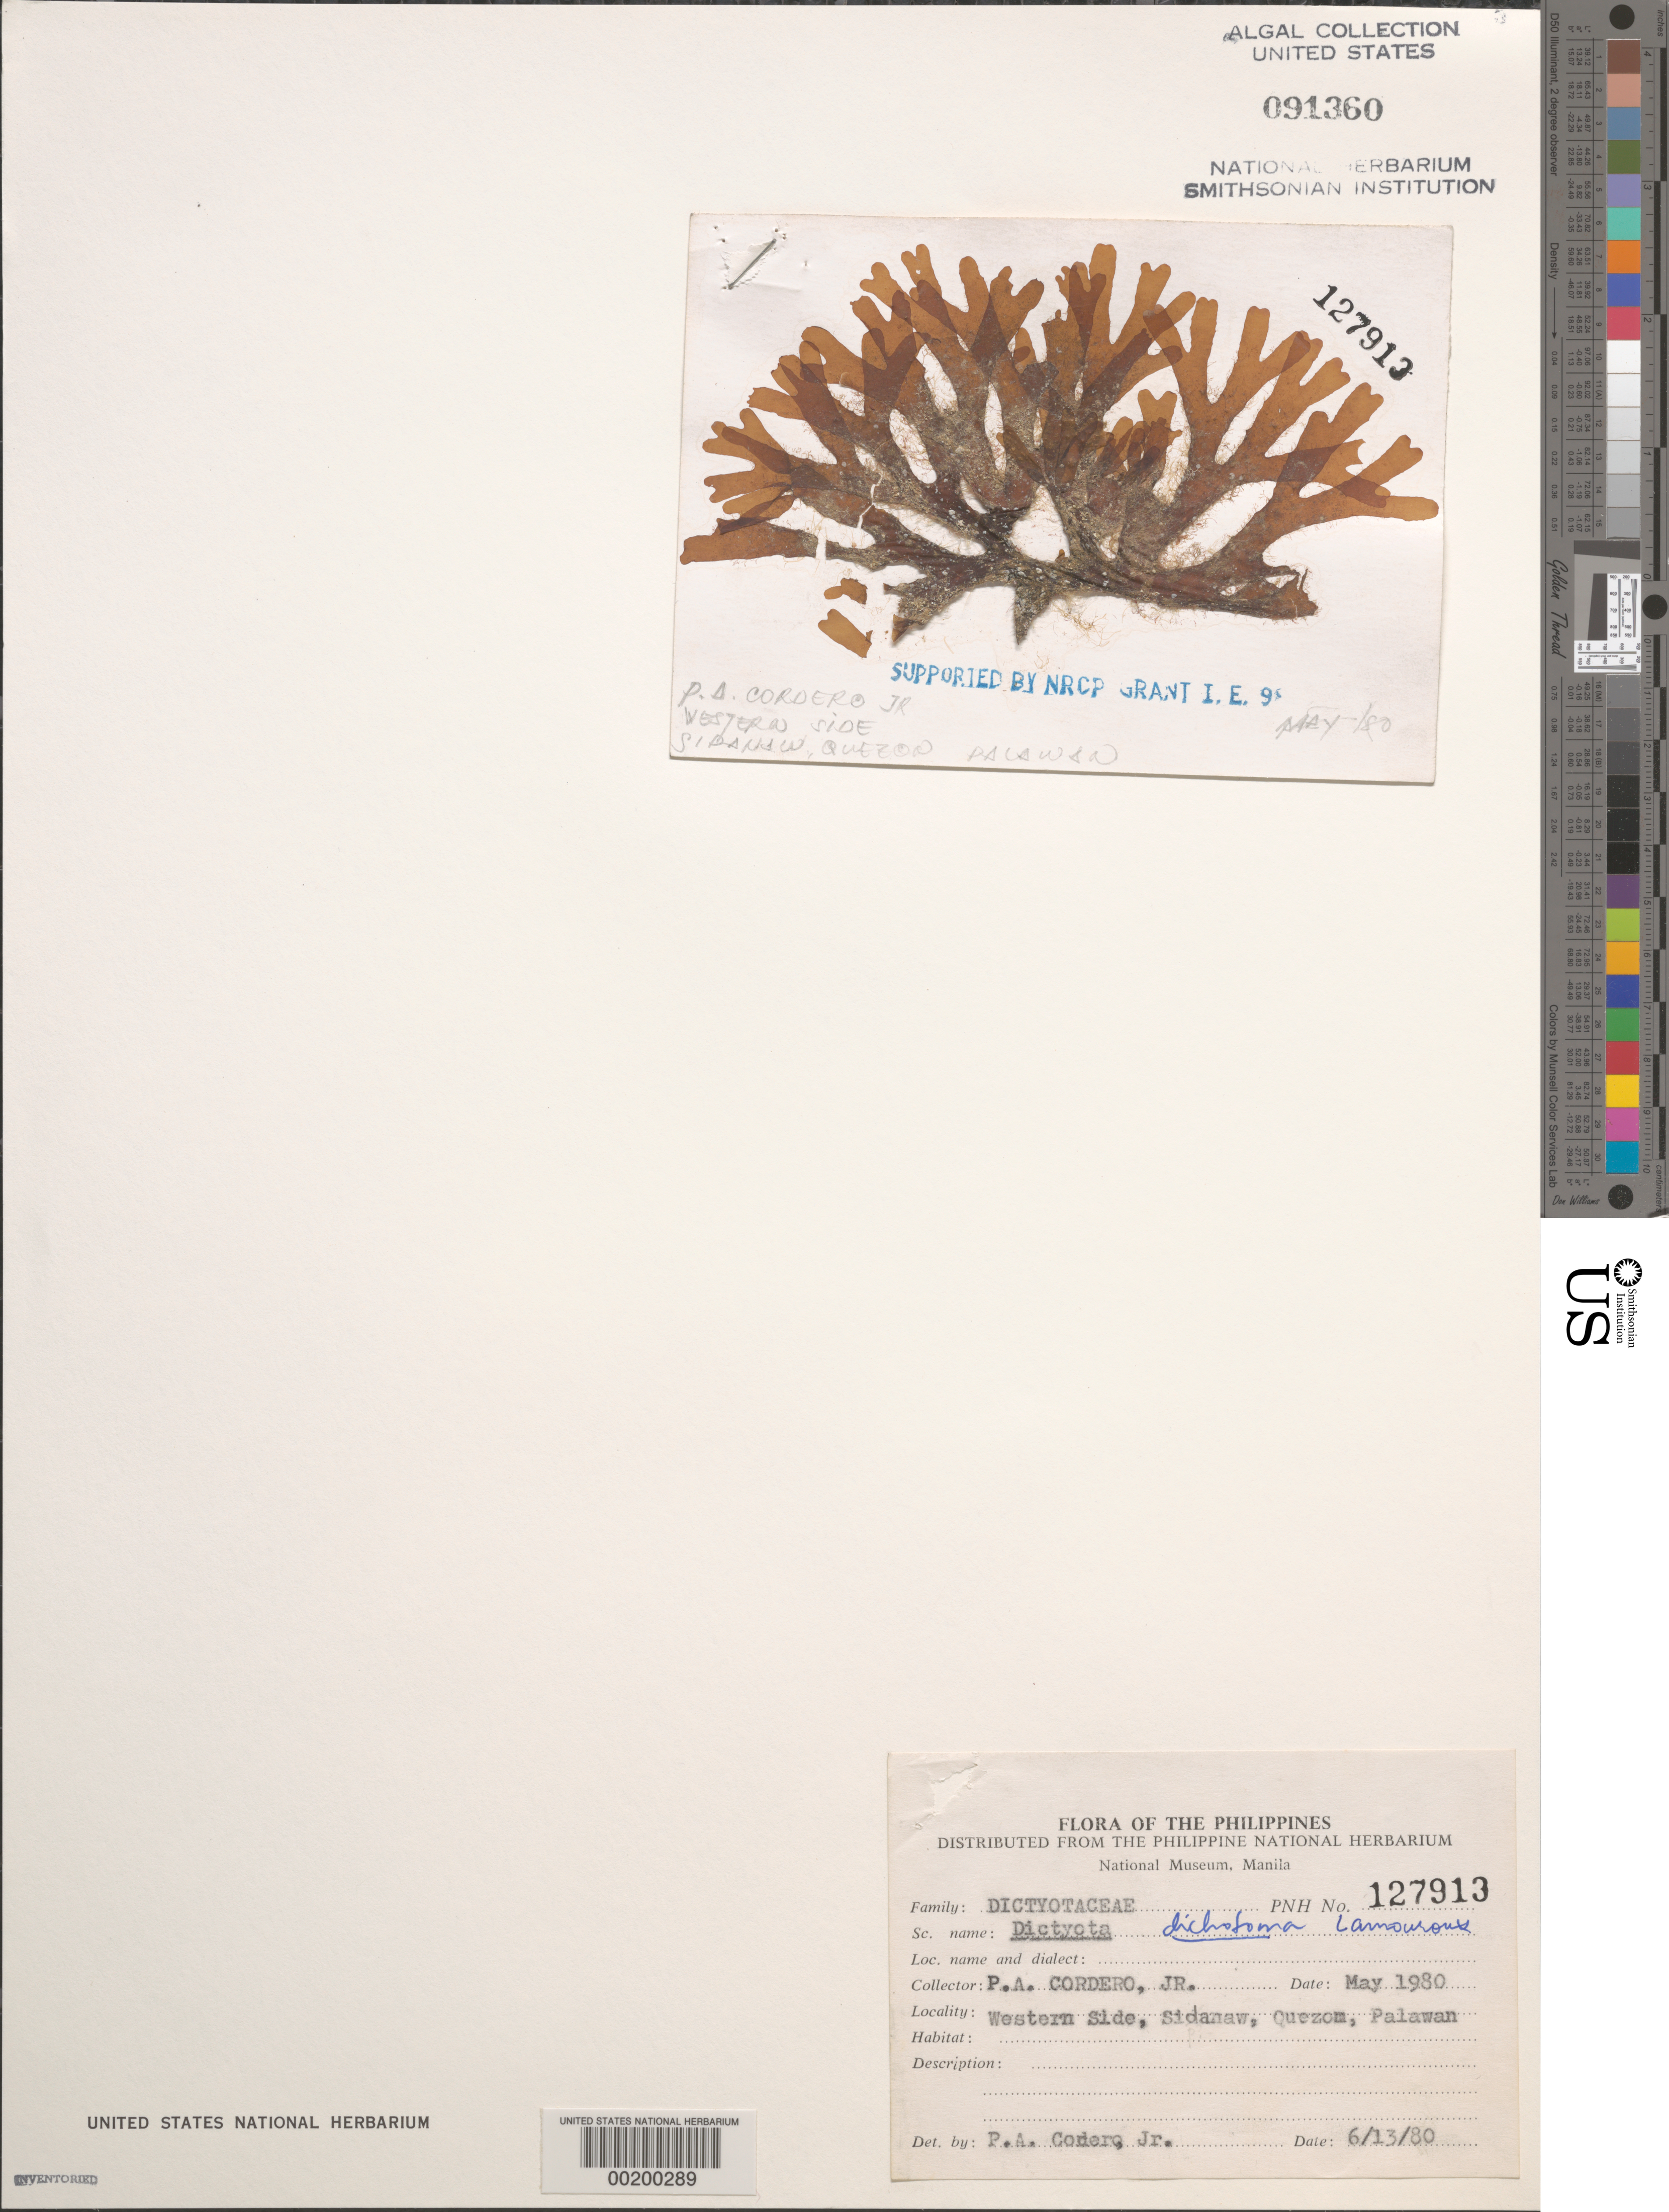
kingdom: Chromista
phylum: Ochrophyta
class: Phaeophyceae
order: Dictyotales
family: Dictyotaceae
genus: Dictyota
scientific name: Dictyota dichotoma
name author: (Huds.) J.V.Lamouroux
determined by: Cordero, P. A., Jr.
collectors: P. A. Cordero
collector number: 127913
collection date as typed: May 1980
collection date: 1980-05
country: Philippines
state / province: Mimaropa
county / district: Palawan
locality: Sidanaw, quezon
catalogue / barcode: US 91360